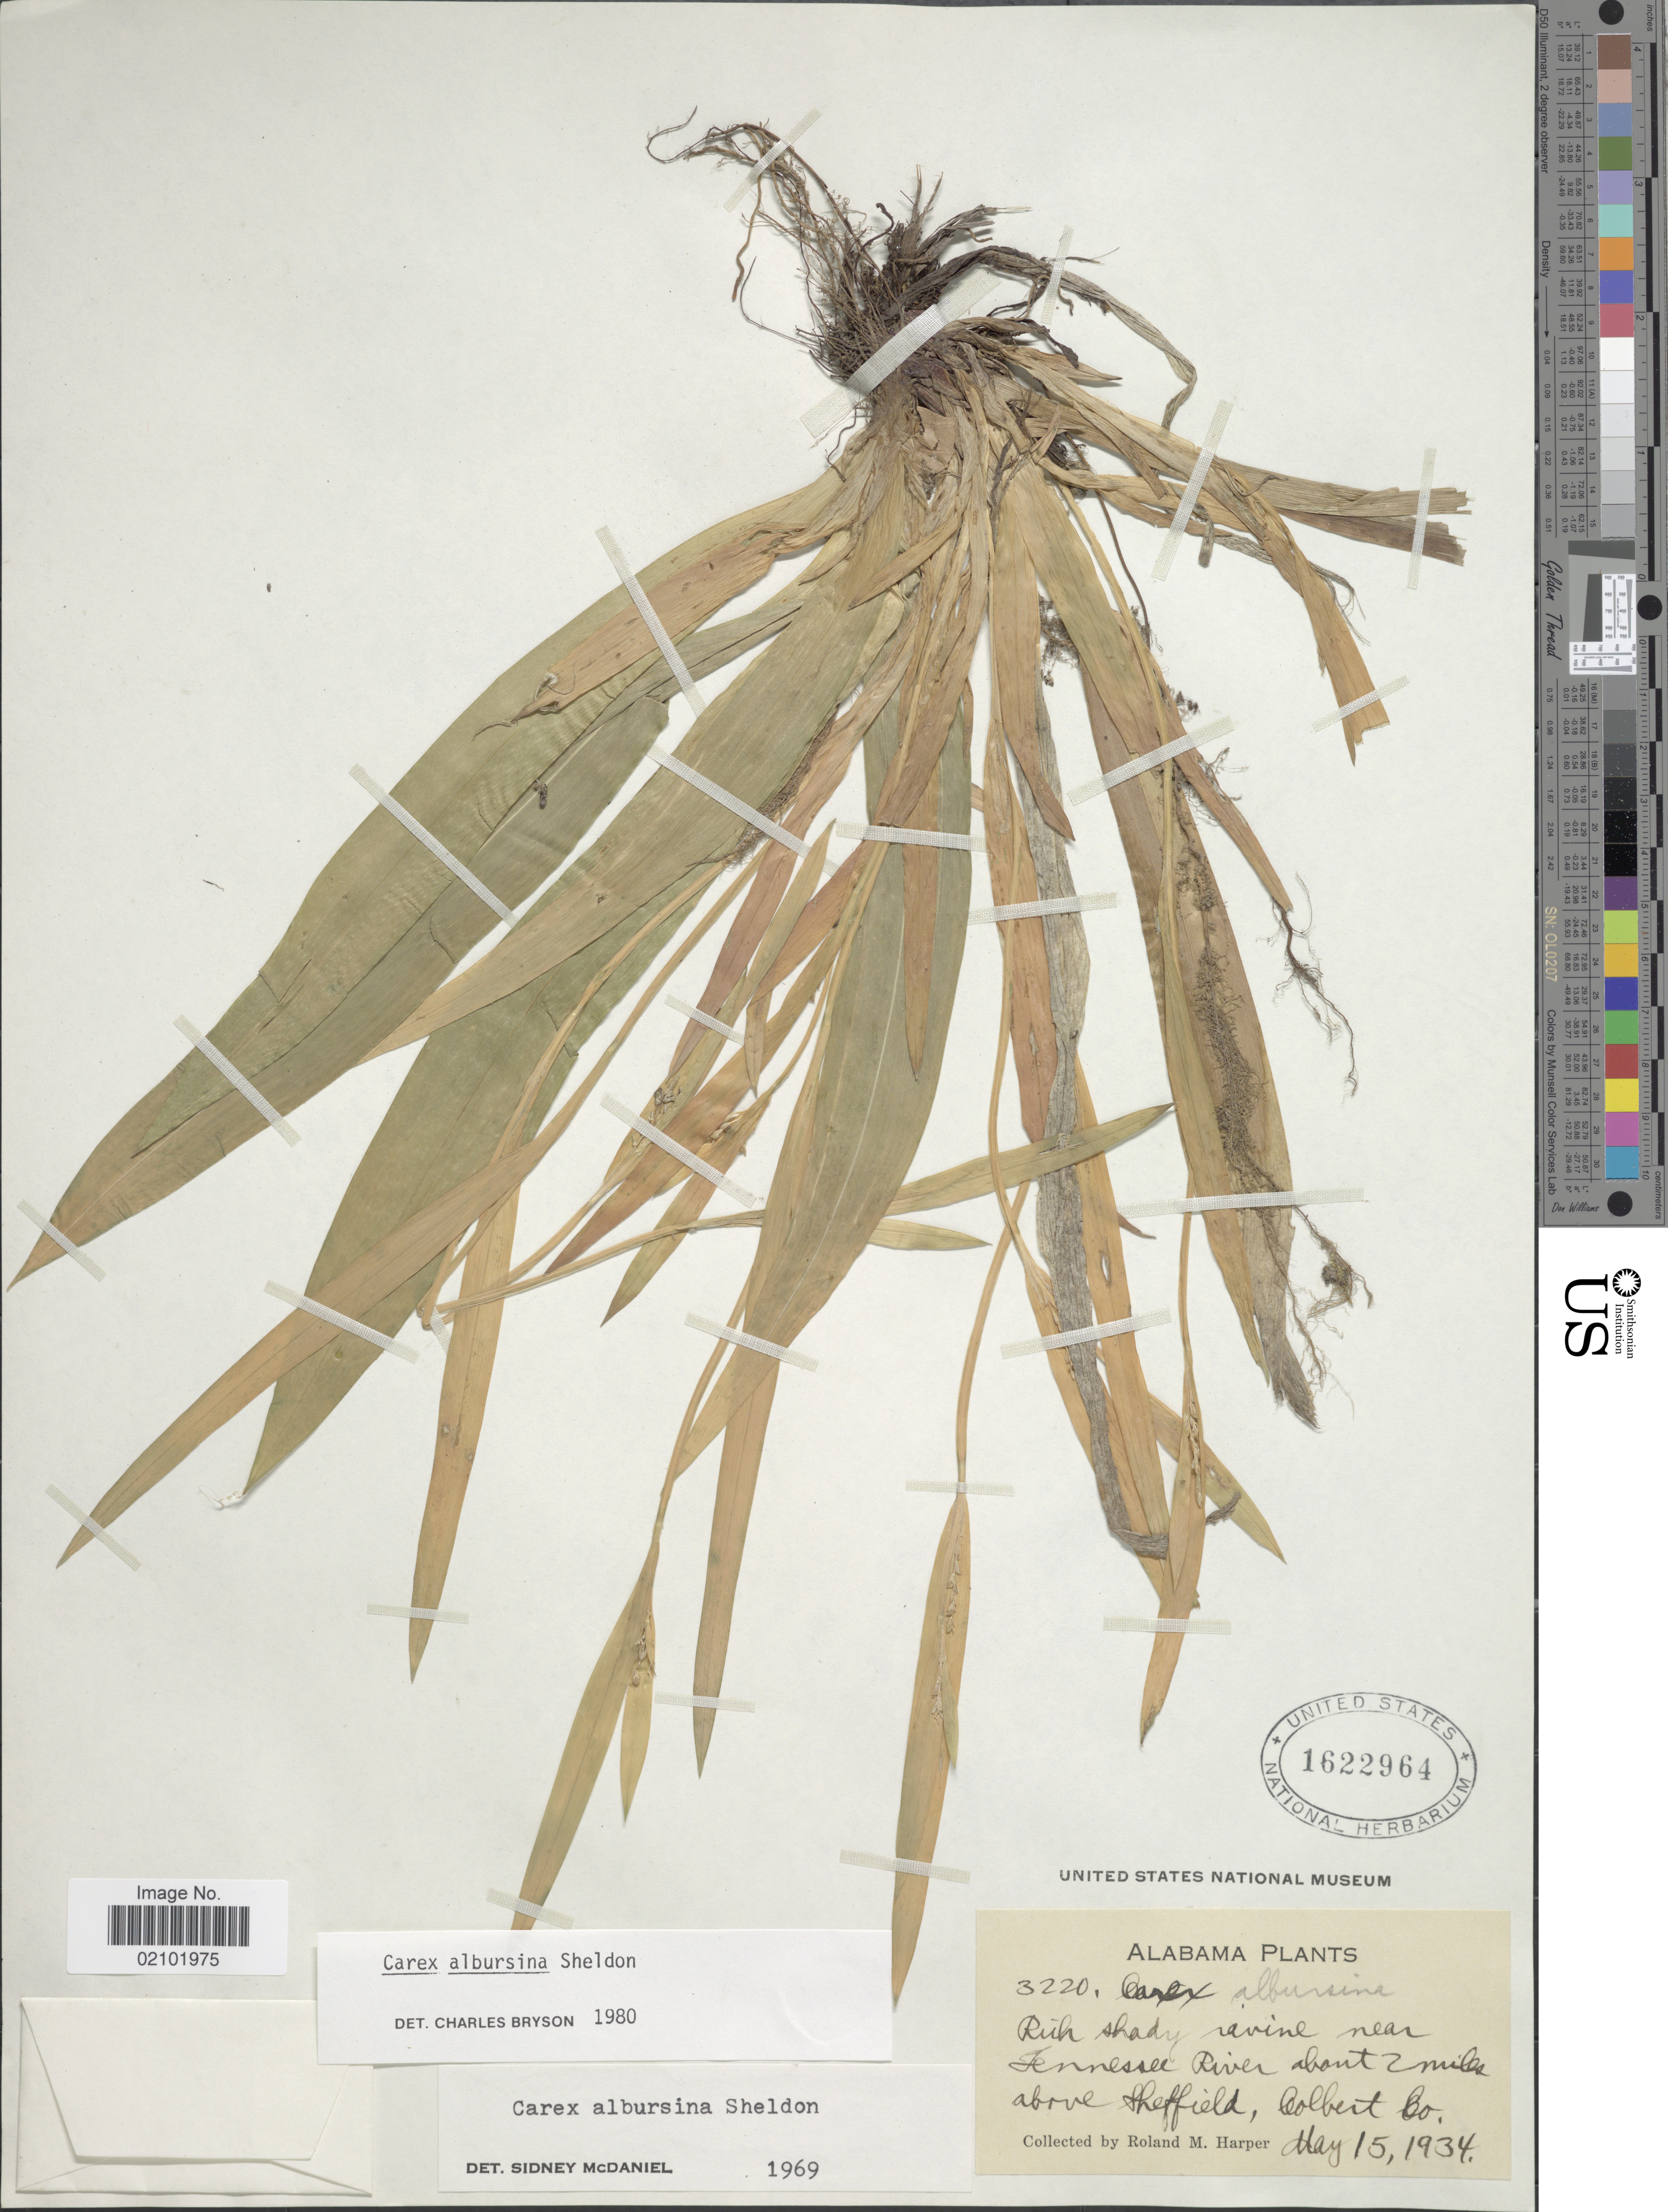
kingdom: Plantae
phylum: Tracheophyta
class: Liliopsida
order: Poales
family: Cyperaceae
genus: Carex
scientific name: Carex albursina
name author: E. Sheld.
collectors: R. M. Harper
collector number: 3220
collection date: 1934-05-15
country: United States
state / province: Alabama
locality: Near Tennessee River about 2 miles above Sheffield, Colbert Co.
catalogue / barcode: US 1622964